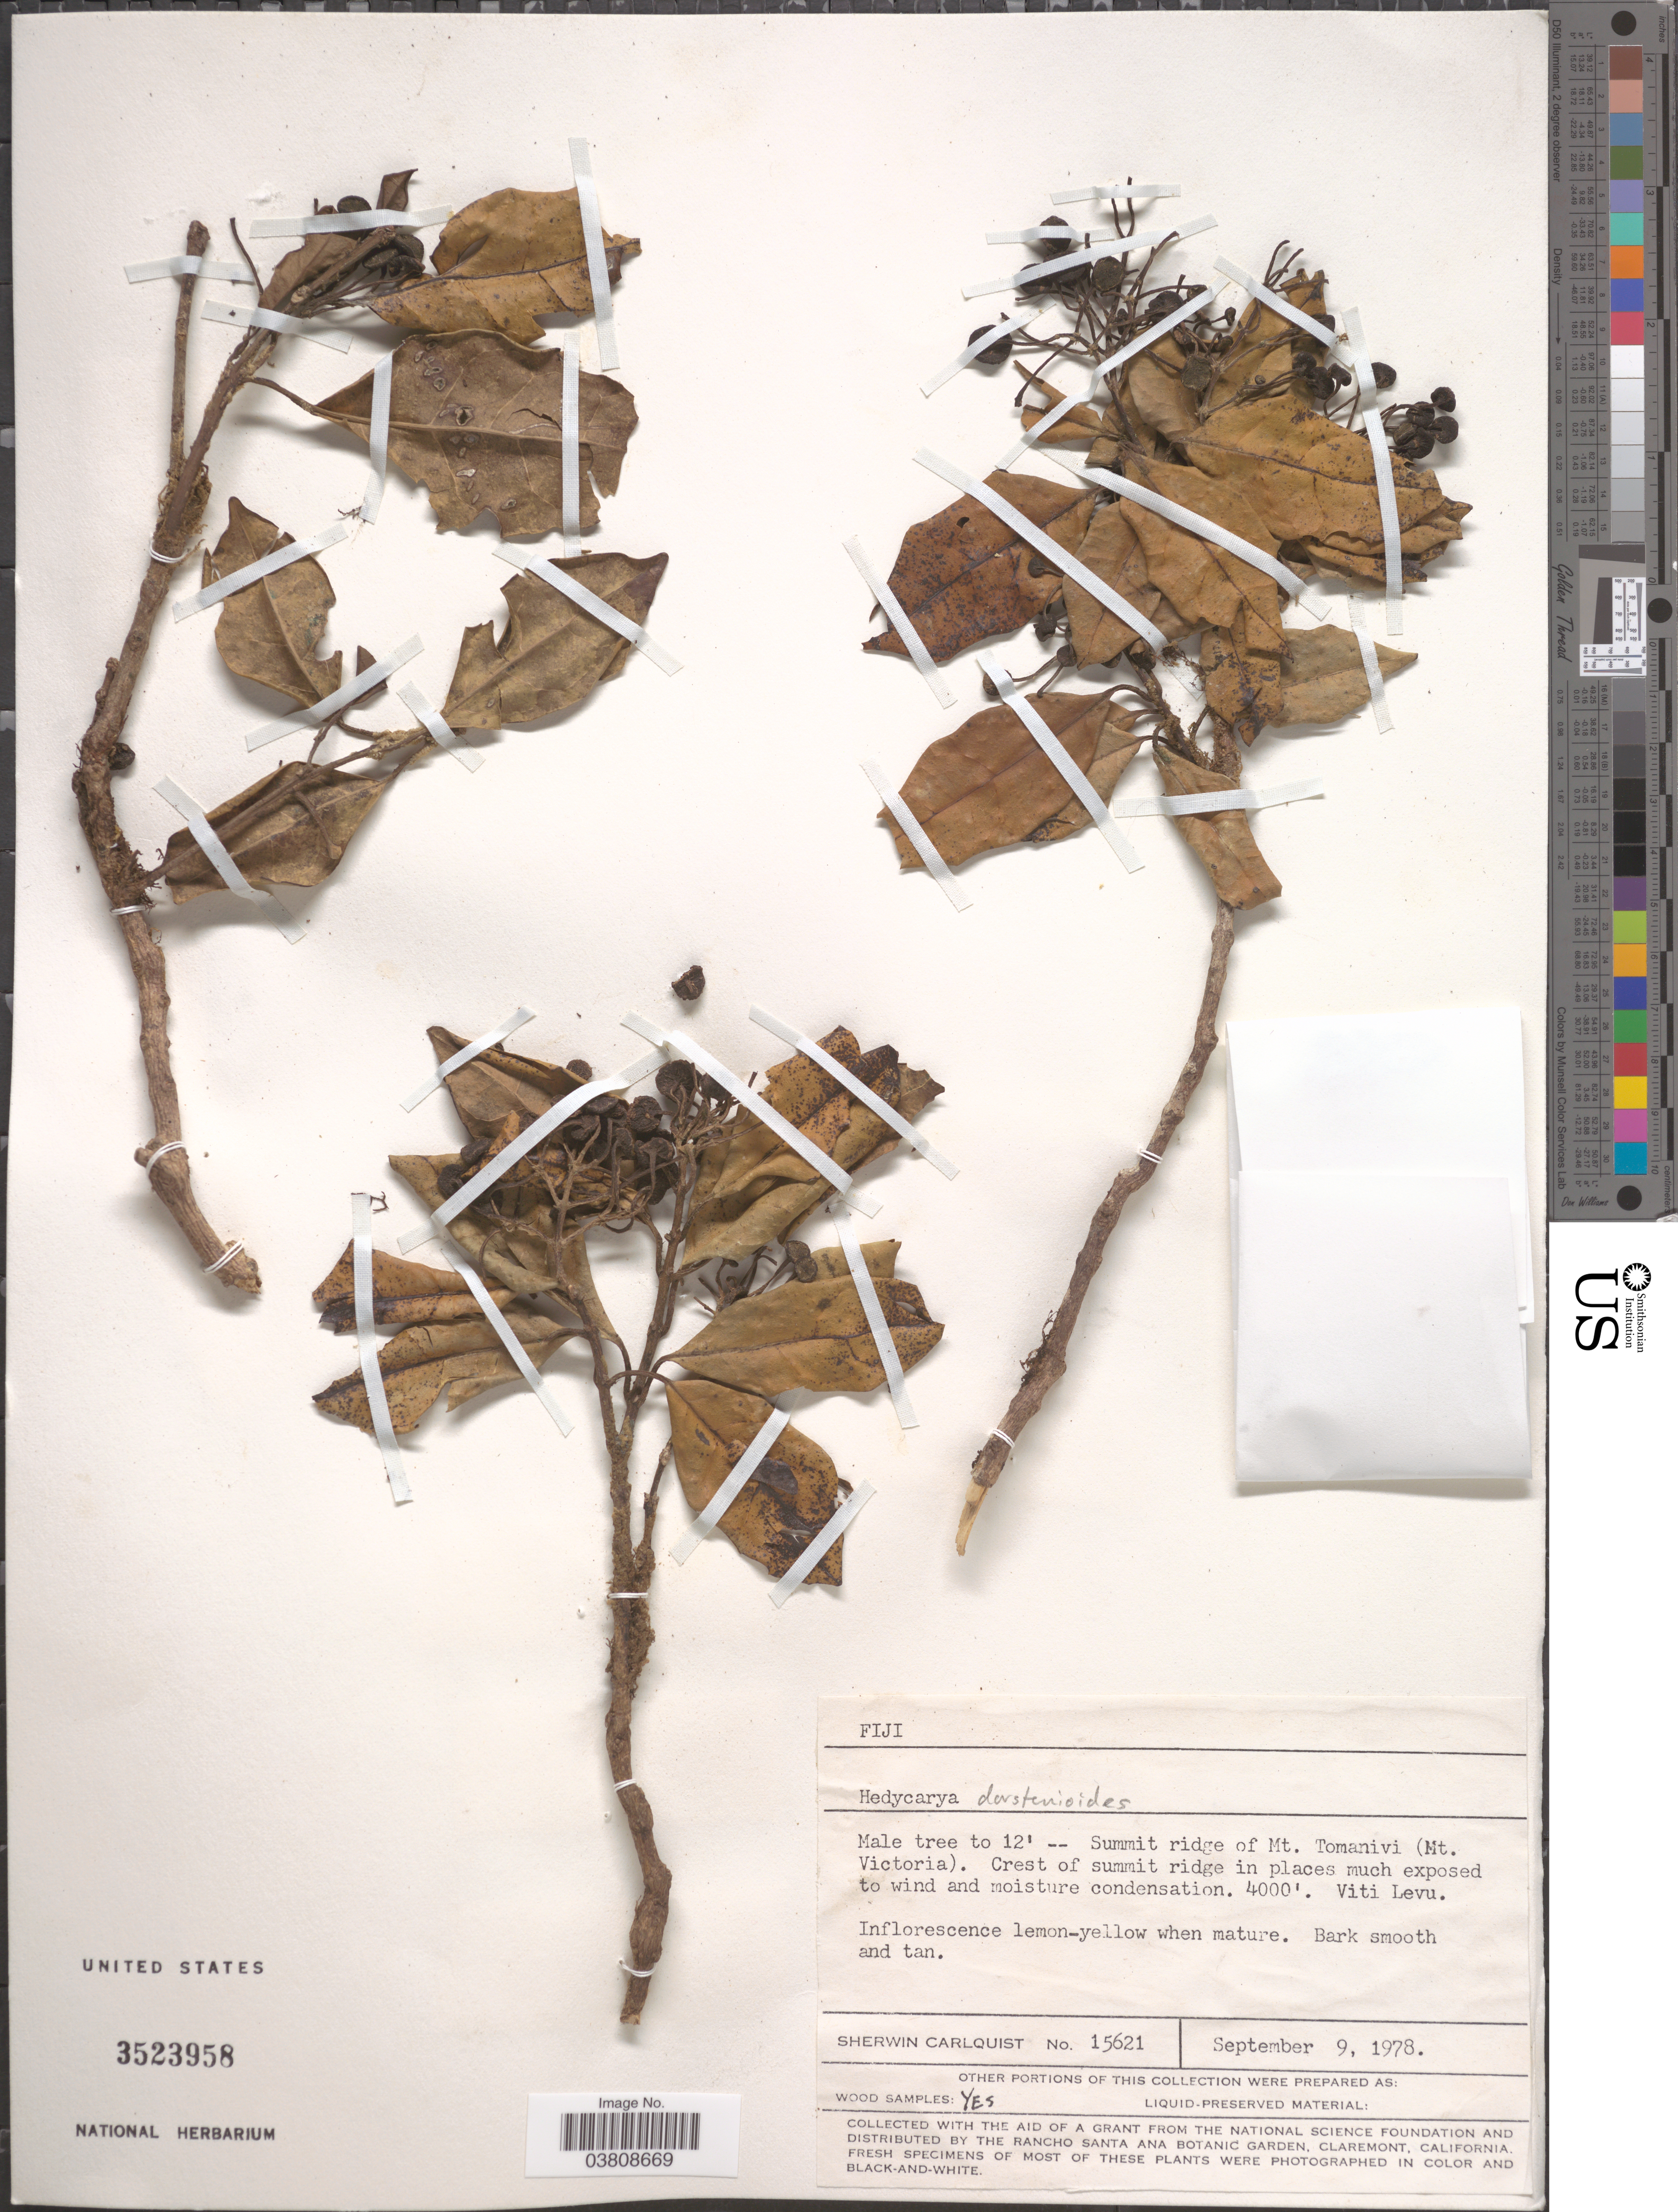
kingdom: Plantae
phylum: Tracheophyta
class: Magnoliopsida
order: Laurales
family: Monimiaceae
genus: Hedycarya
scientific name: Hedycarya dorstenioides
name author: A. Gray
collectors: S. Carlquist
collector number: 15621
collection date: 1978-09-09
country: Fiji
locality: Summit ridge of Mt. Tomanivi (Mt. Victoria). Viti Levu.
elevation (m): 1219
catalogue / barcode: US 3523958